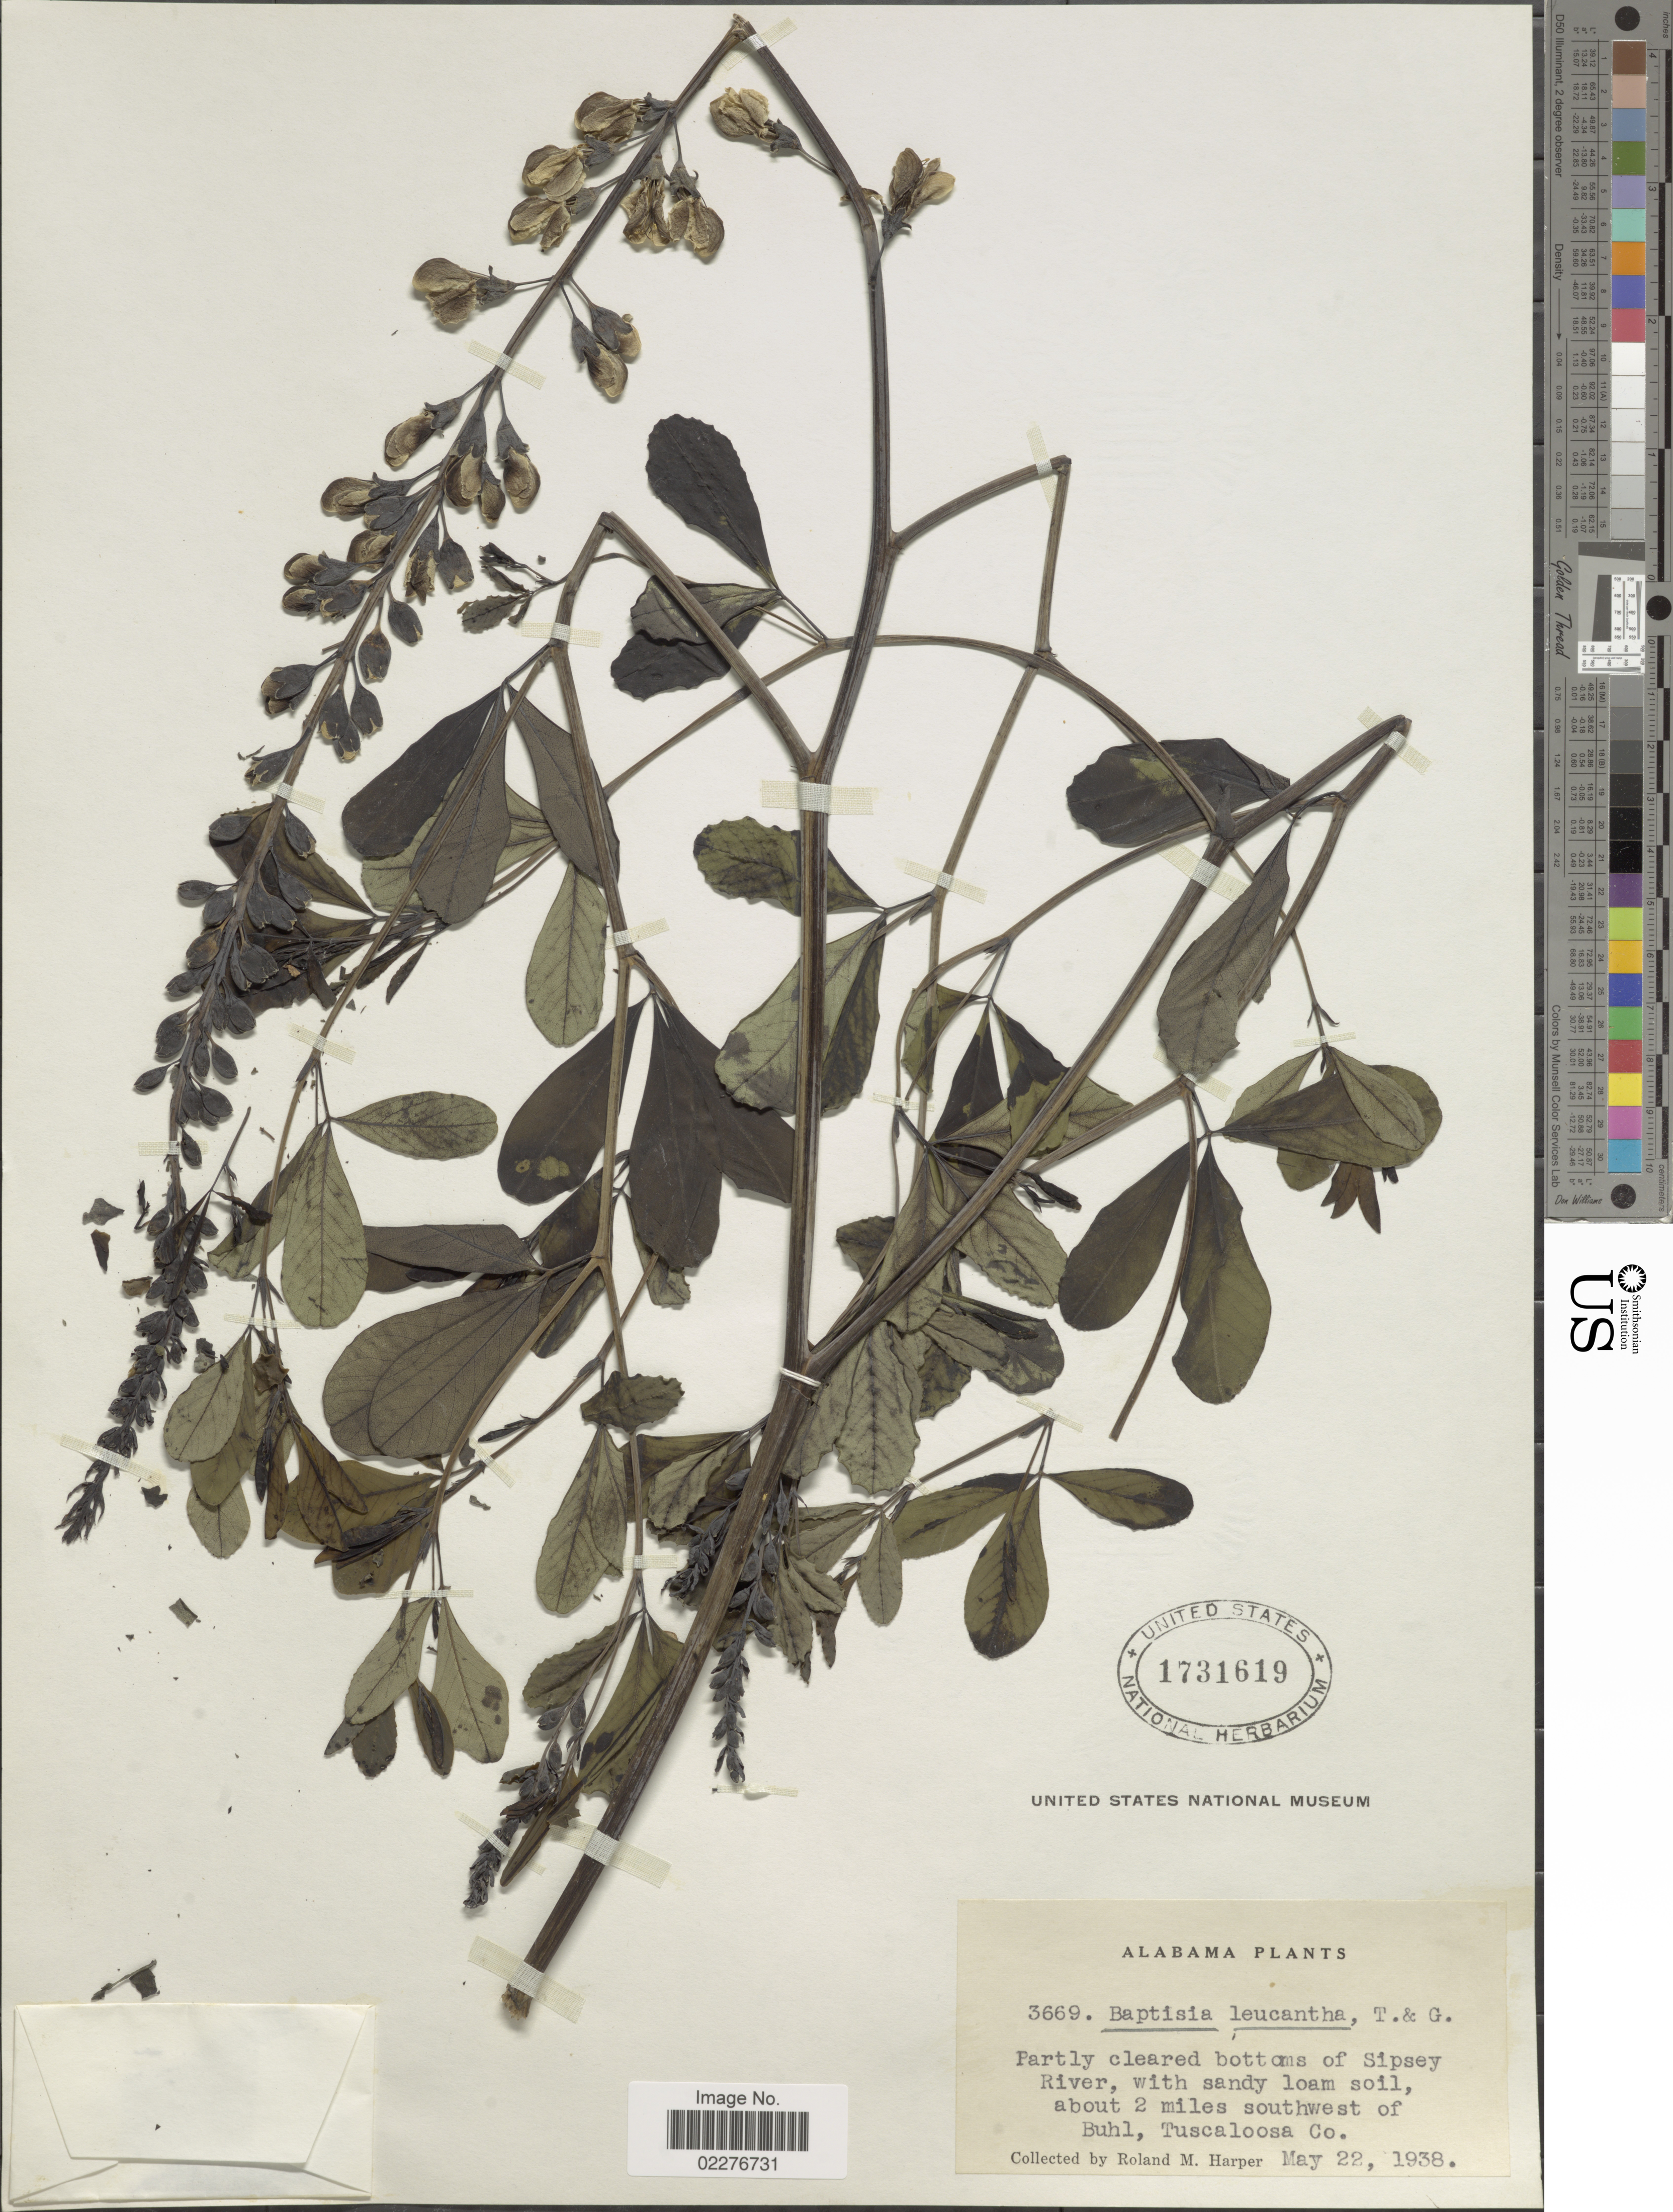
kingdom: Plantae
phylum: Tracheophyta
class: Magnoliopsida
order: Fabales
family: Fabaceae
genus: Baptisia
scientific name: Baptisia leucantha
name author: Torr. & A. Gray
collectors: R. M. Harper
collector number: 3669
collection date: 1938-05-22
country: United States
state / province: Alabama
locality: Partly cleared bottoms of Sipsey River, with sandy loam soil, about 2 miles southwest of Buhl, Tuscaloosa Co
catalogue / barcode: US 1731619